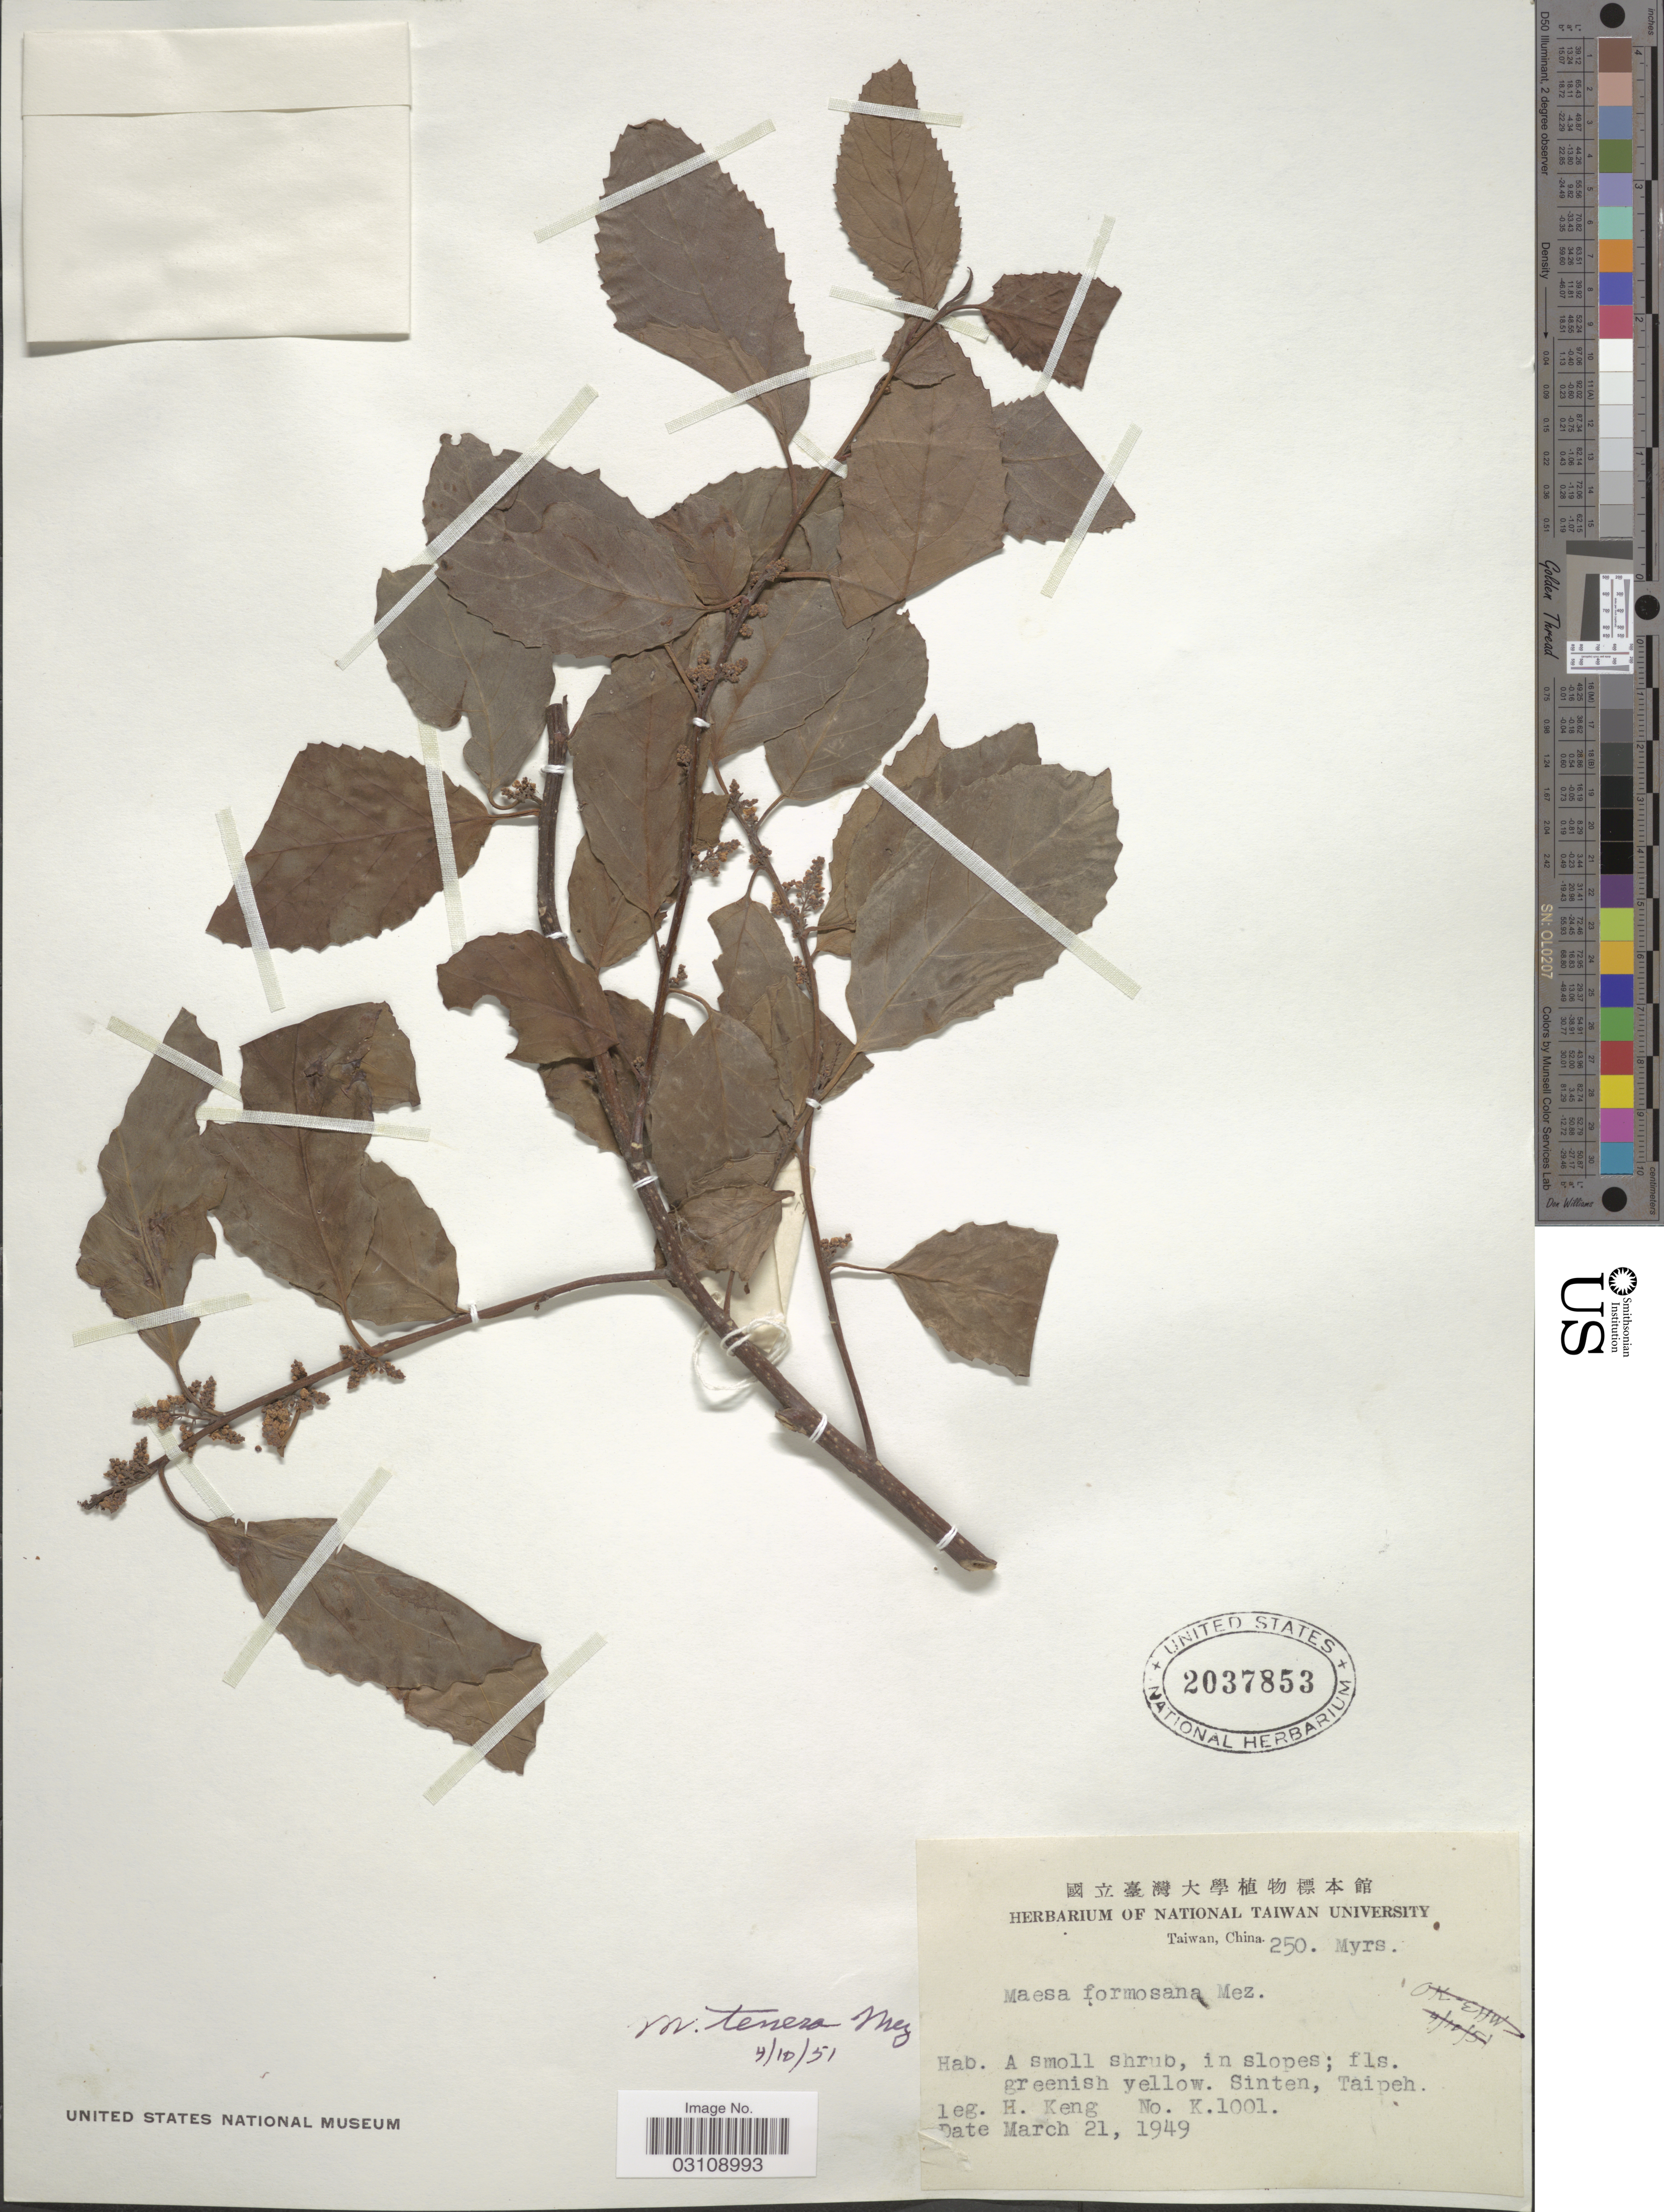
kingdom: Plantae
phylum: Tracheophyta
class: Magnoliopsida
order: Ericales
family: Primulaceae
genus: Maesa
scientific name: Maesa tenera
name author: Mez in Engl.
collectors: H. Keng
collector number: K1001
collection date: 1949-03-21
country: Taiwan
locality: Sinten, Taipeh.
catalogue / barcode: US 2037853